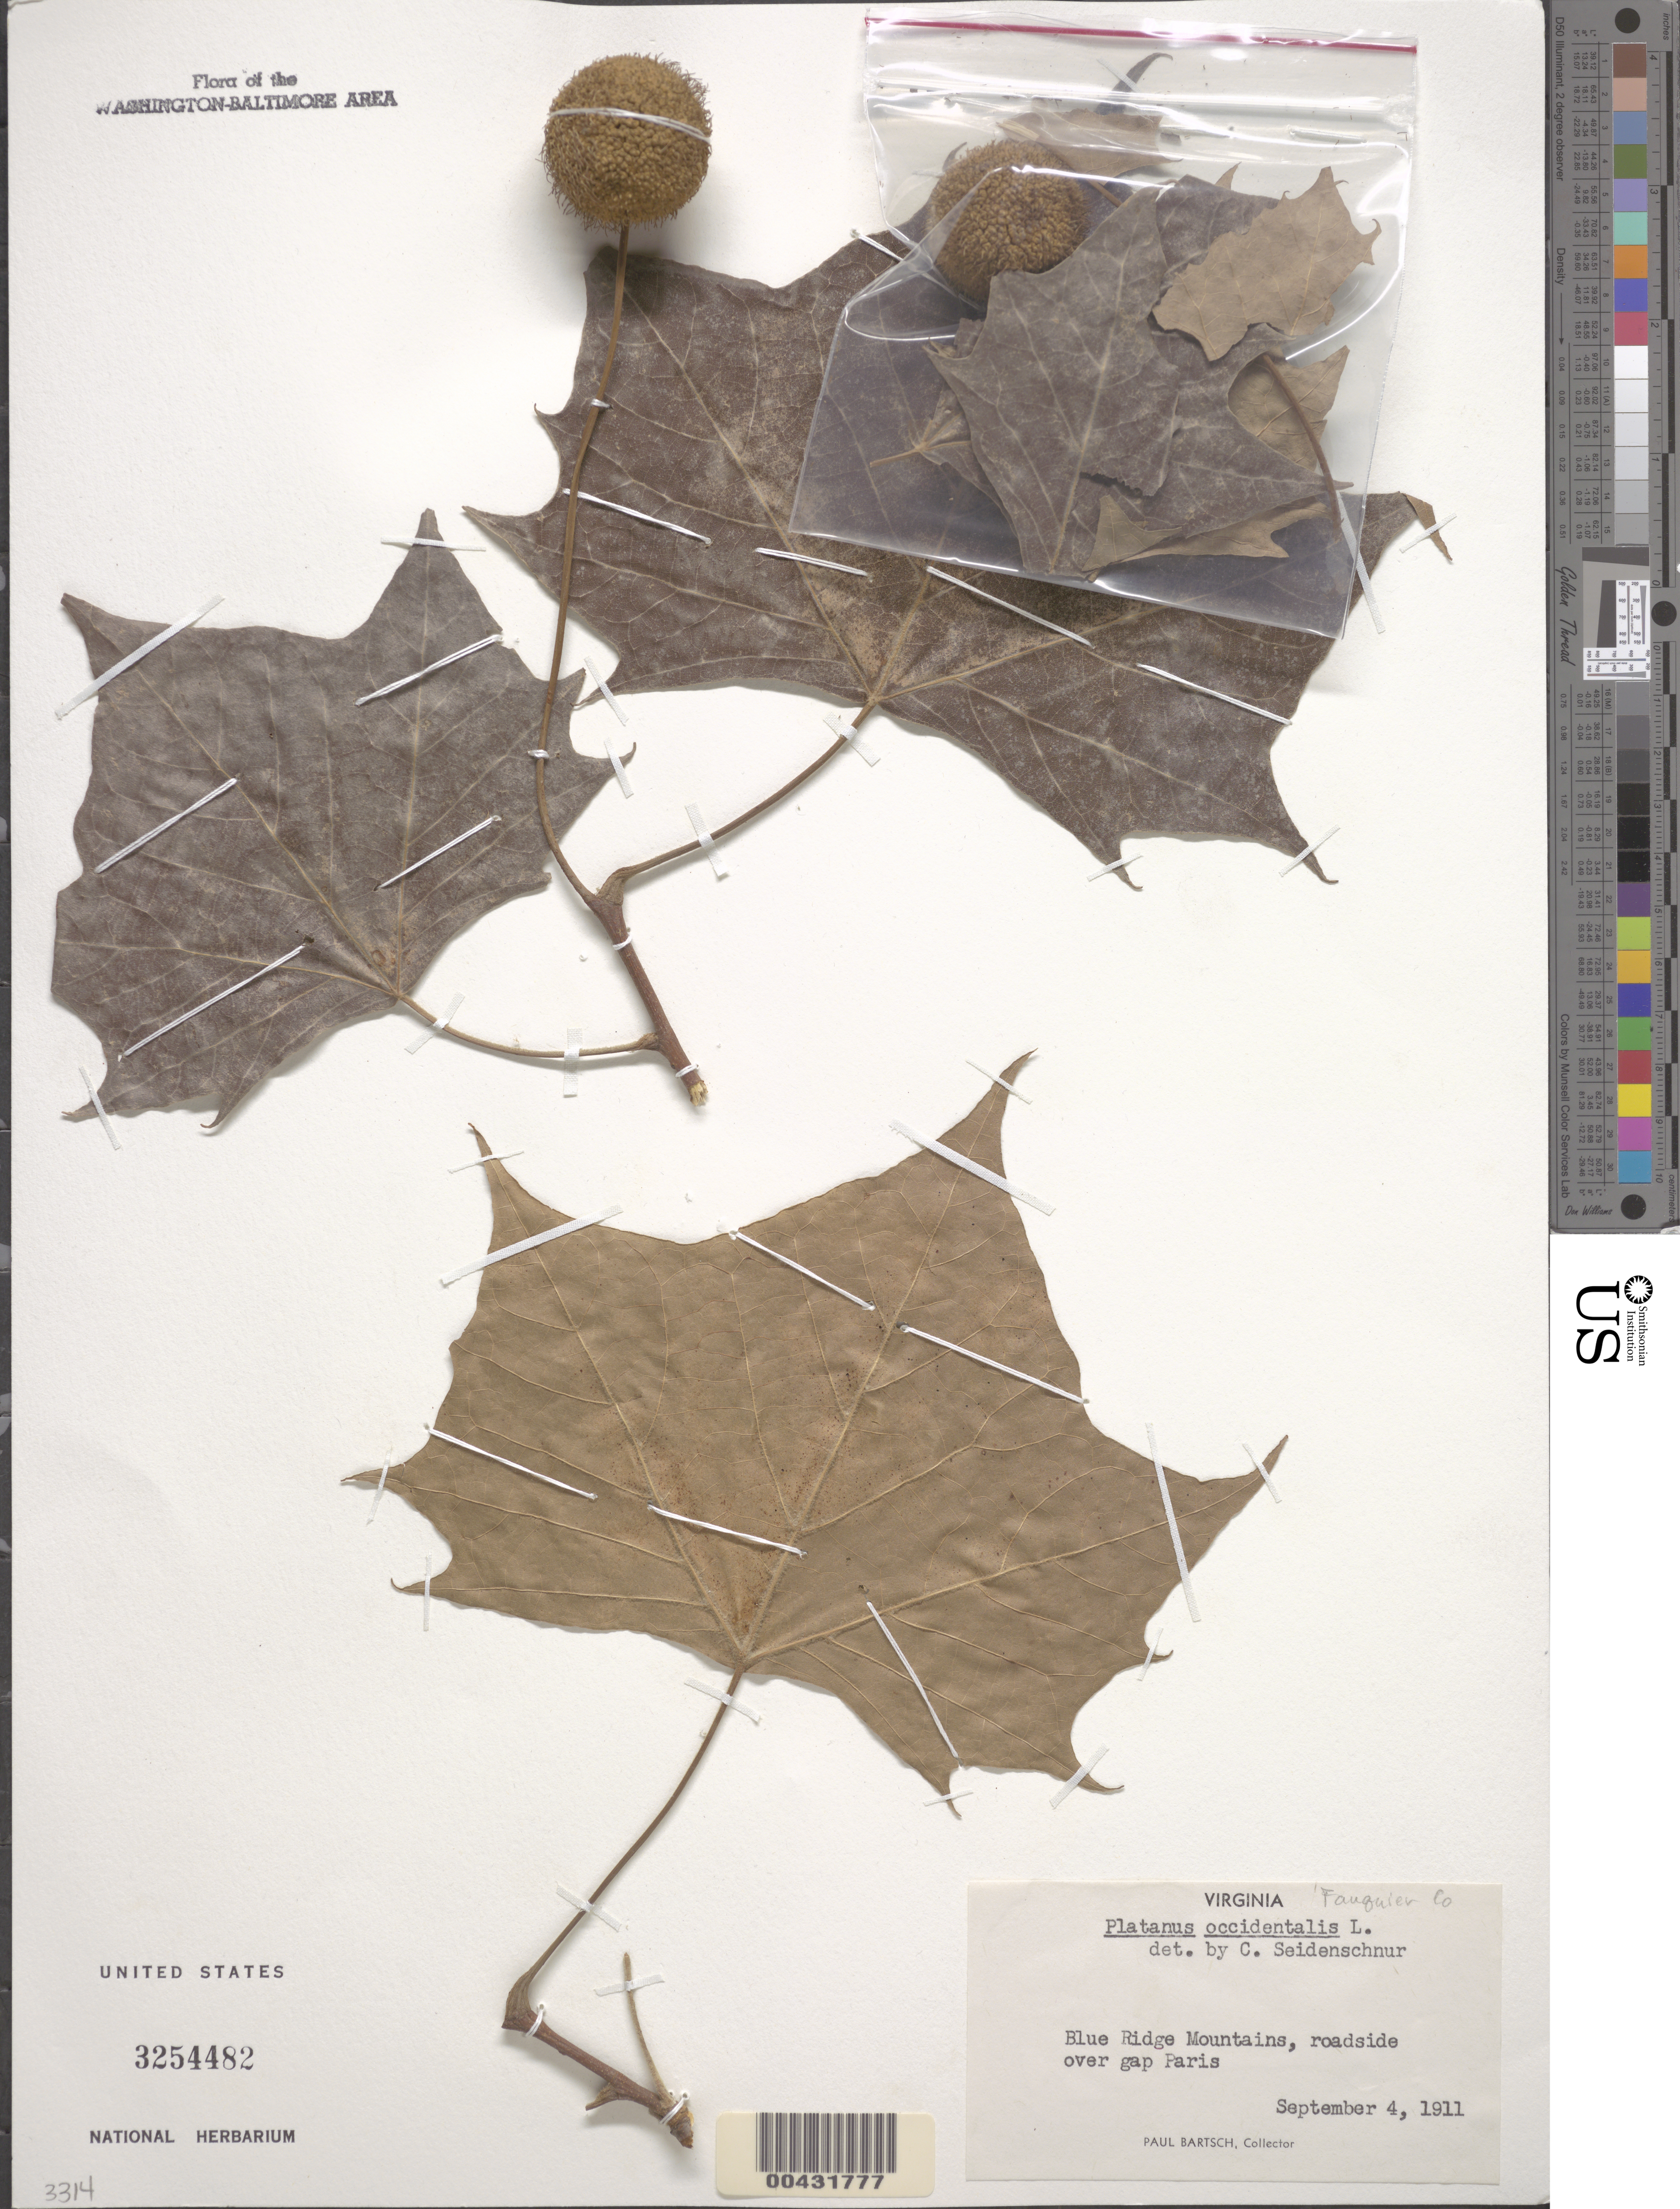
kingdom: Plantae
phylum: Tracheophyta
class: Magnoliopsida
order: Proteales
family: Platanaceae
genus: Platanus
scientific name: Platanus occidentalis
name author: L.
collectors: P. Bartsch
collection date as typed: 04 Sep 1911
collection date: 1911-09-04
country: United States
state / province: Virginia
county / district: Fauquier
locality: Blue ridge Mountains, Gap at Paris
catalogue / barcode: US 3254482